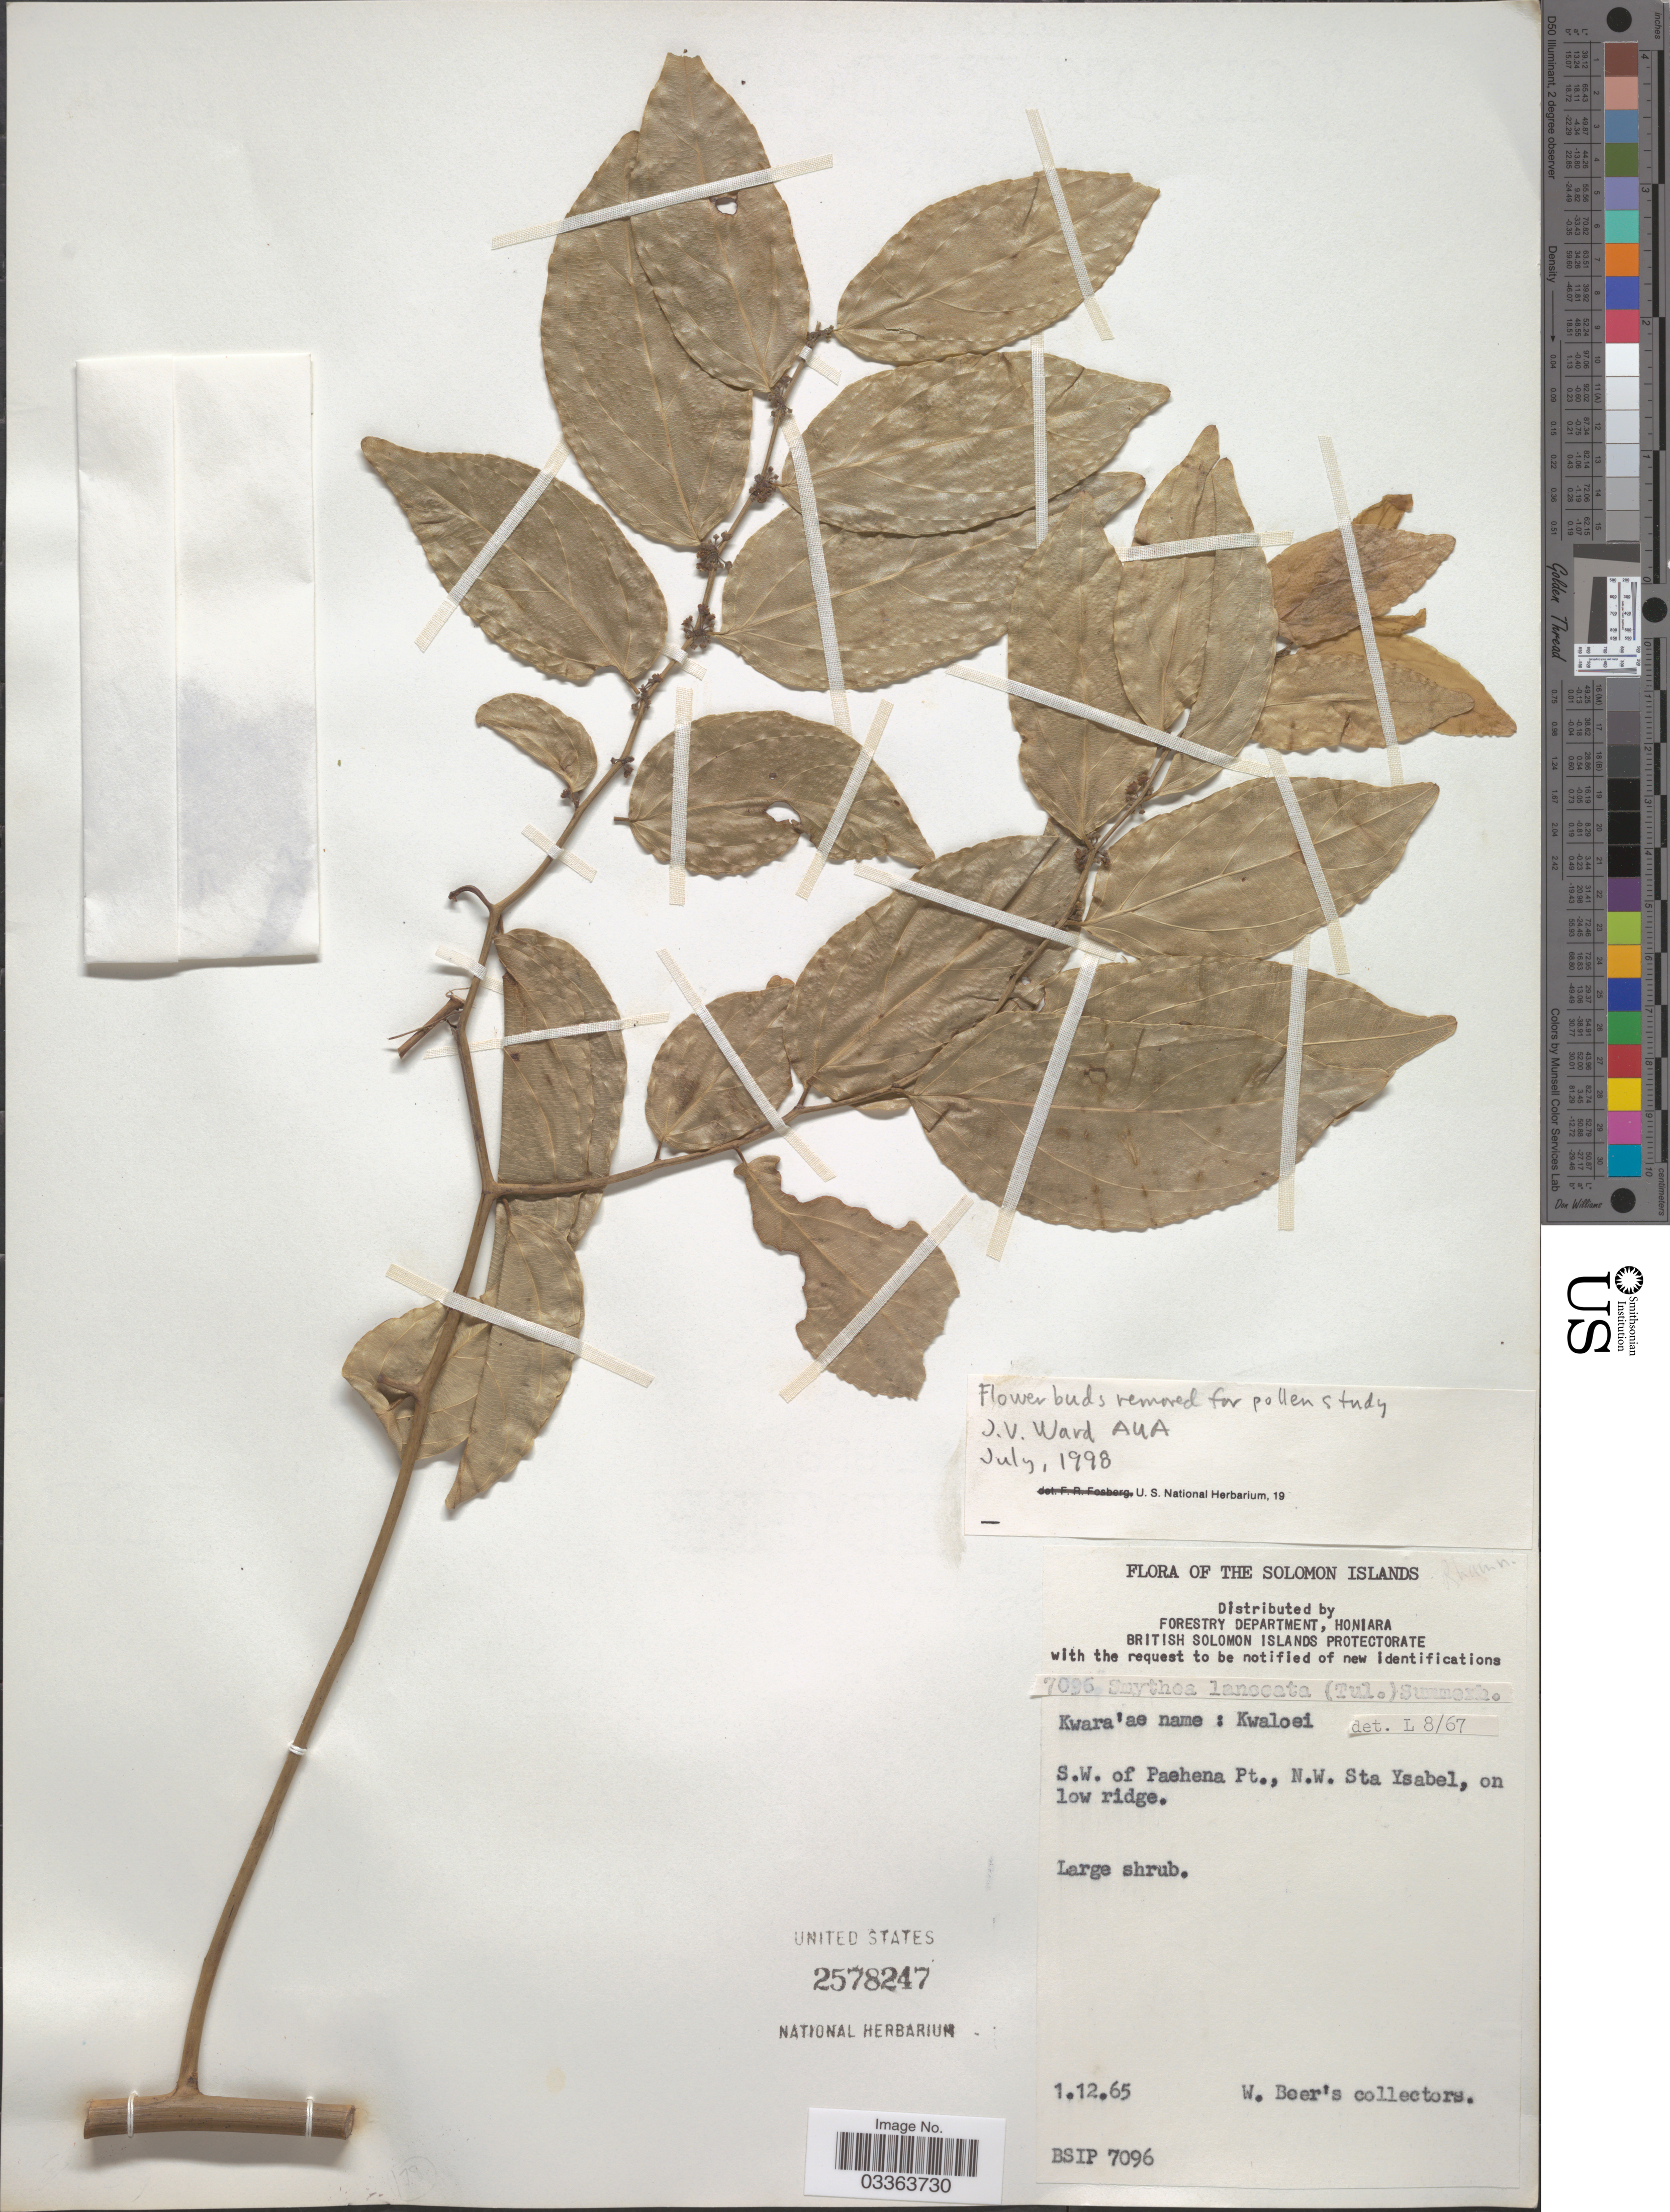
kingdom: Plantae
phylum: Tracheophyta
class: Magnoliopsida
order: Rosales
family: Rhamnaceae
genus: Smythea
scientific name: Smythea lanceata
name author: Summerh.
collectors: W. Beer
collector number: BSIP 7096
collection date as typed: Transcribed d/m/y: 1/12/65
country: Solomon Islands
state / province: Solomon Islands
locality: S.W. of Paehena Pt., N.W. Sta Ysabel, on low ridge.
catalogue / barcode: US 2578247